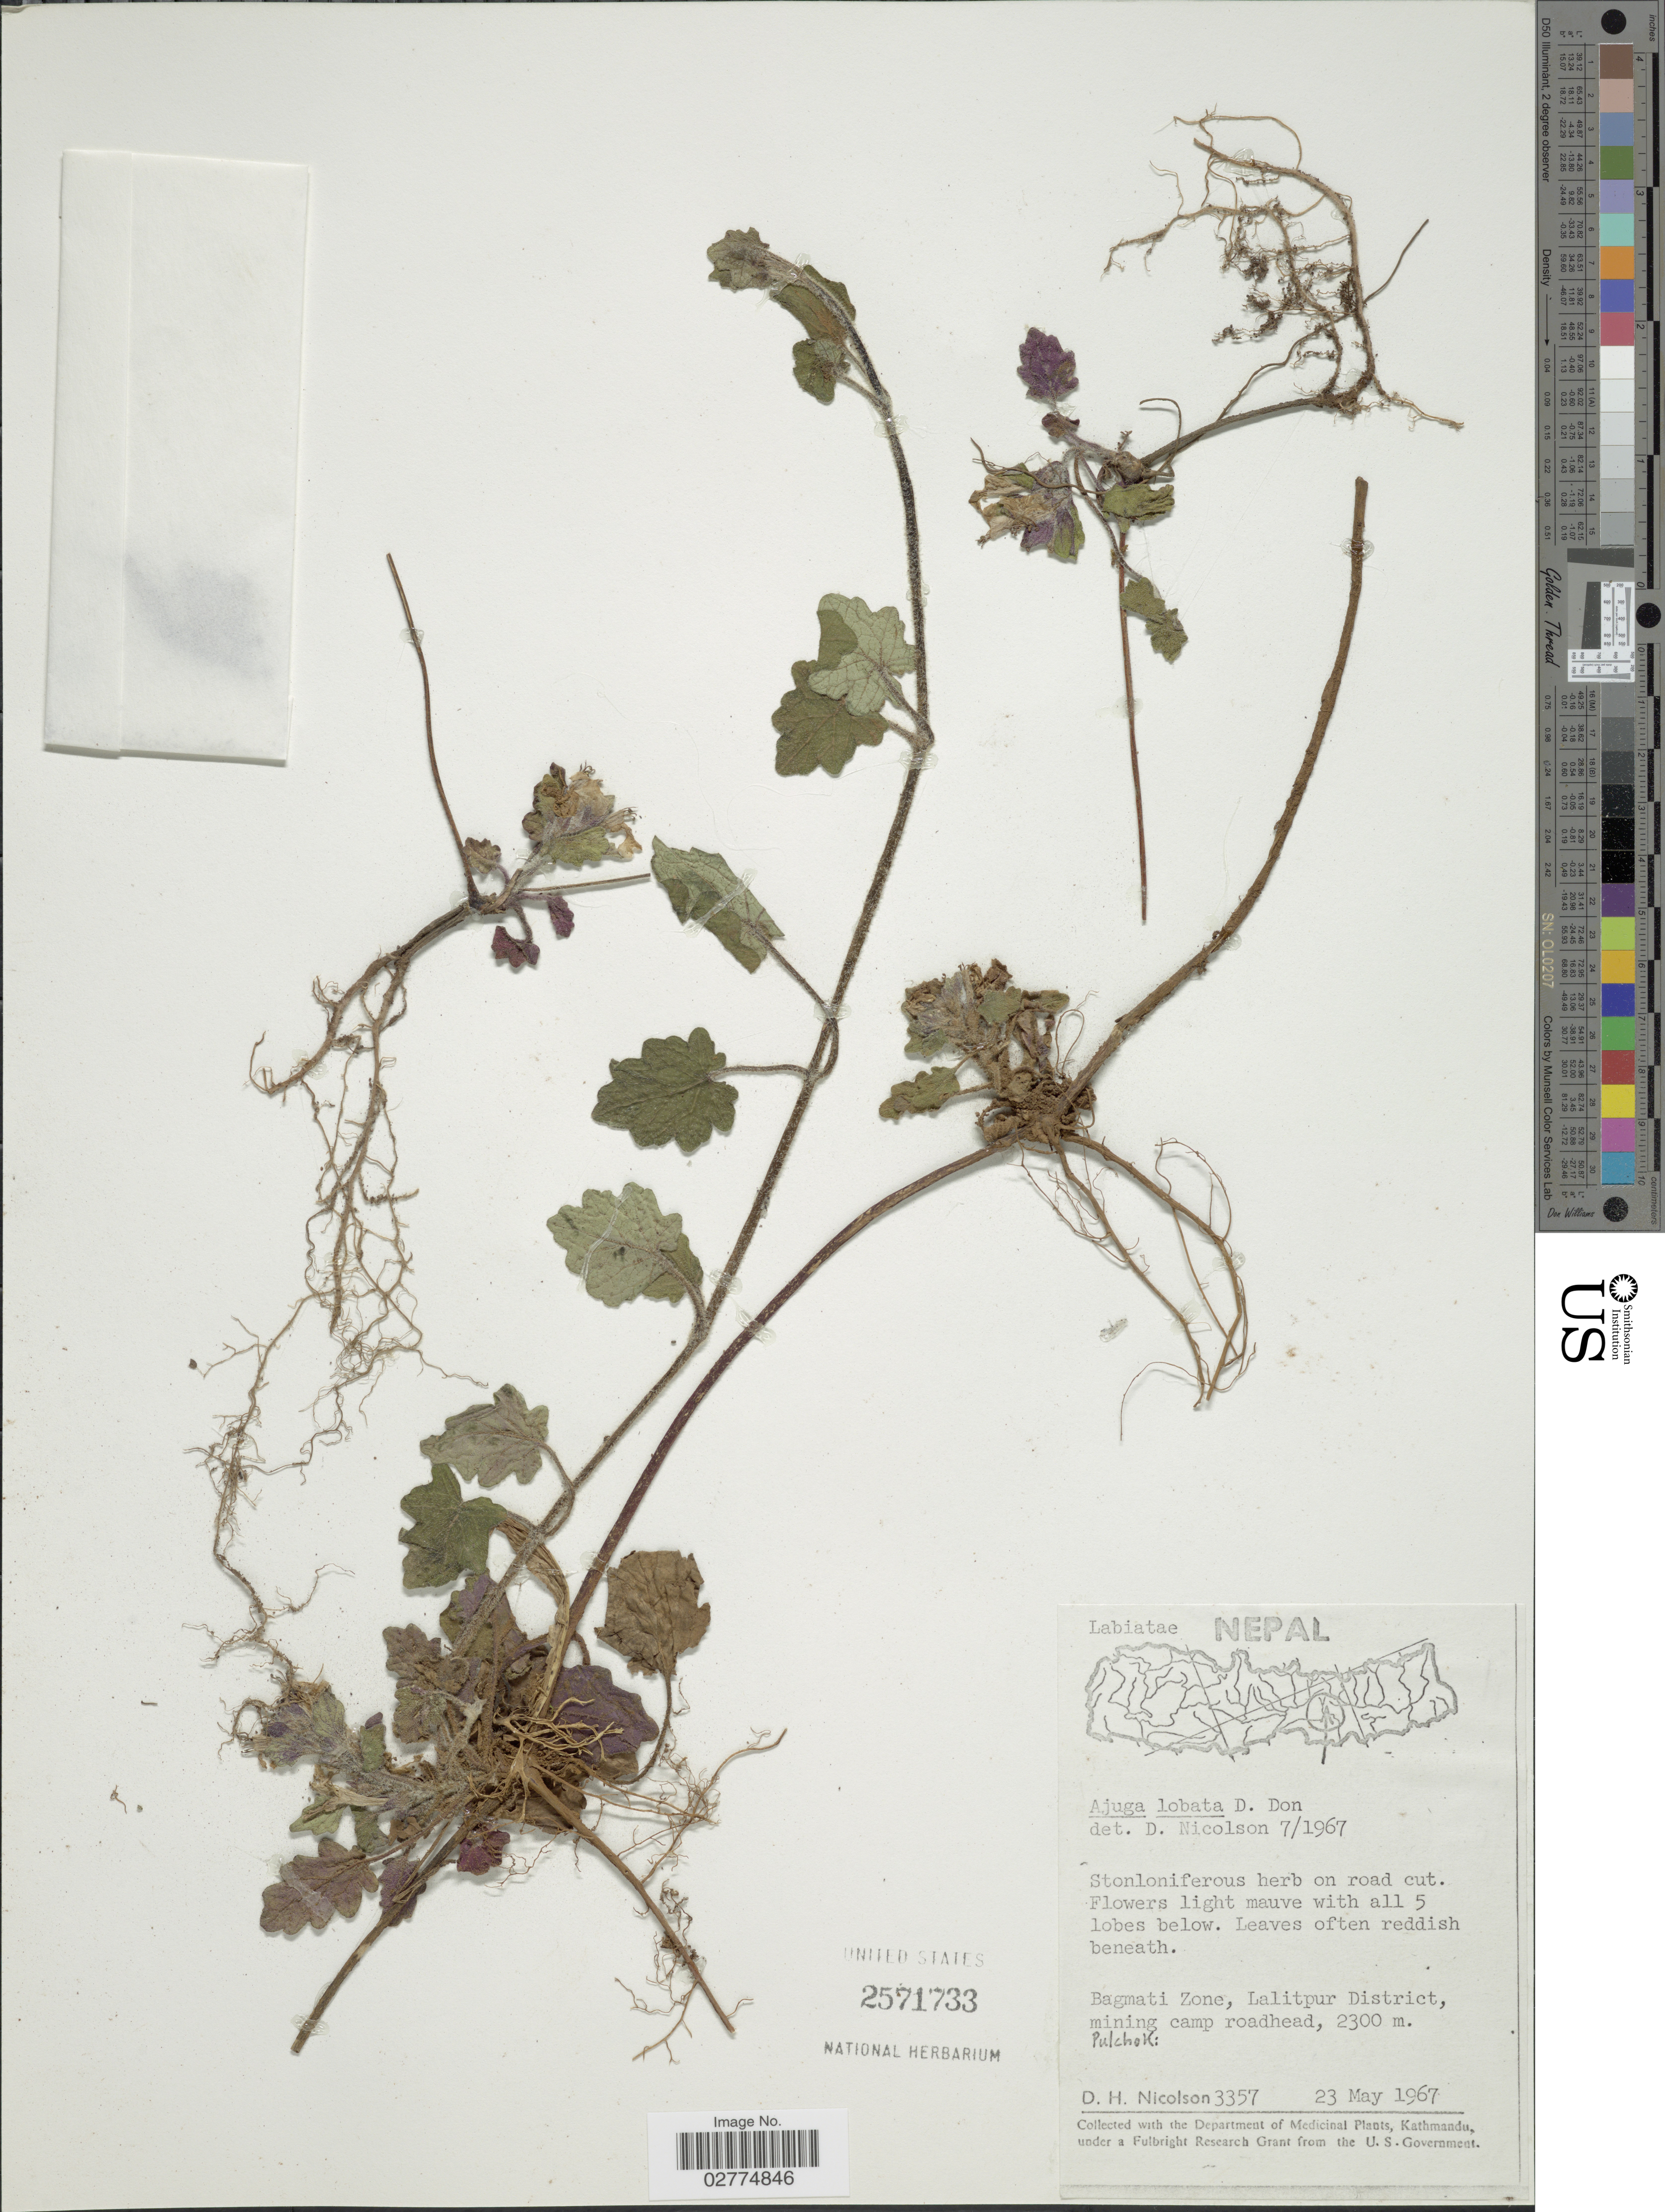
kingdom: Plantae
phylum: Tracheophyta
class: Magnoliopsida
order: Lamiales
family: Lamiaceae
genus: Ajuga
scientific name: Ajuga lobata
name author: D. Don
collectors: D. H. Nicolson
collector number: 3357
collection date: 1967-05-23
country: Nepal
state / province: Bagmati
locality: Bagmati Zone, Lalitpur District, mining camp roadhead. Pulchok [unsure placement]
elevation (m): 2300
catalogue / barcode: US 2571733